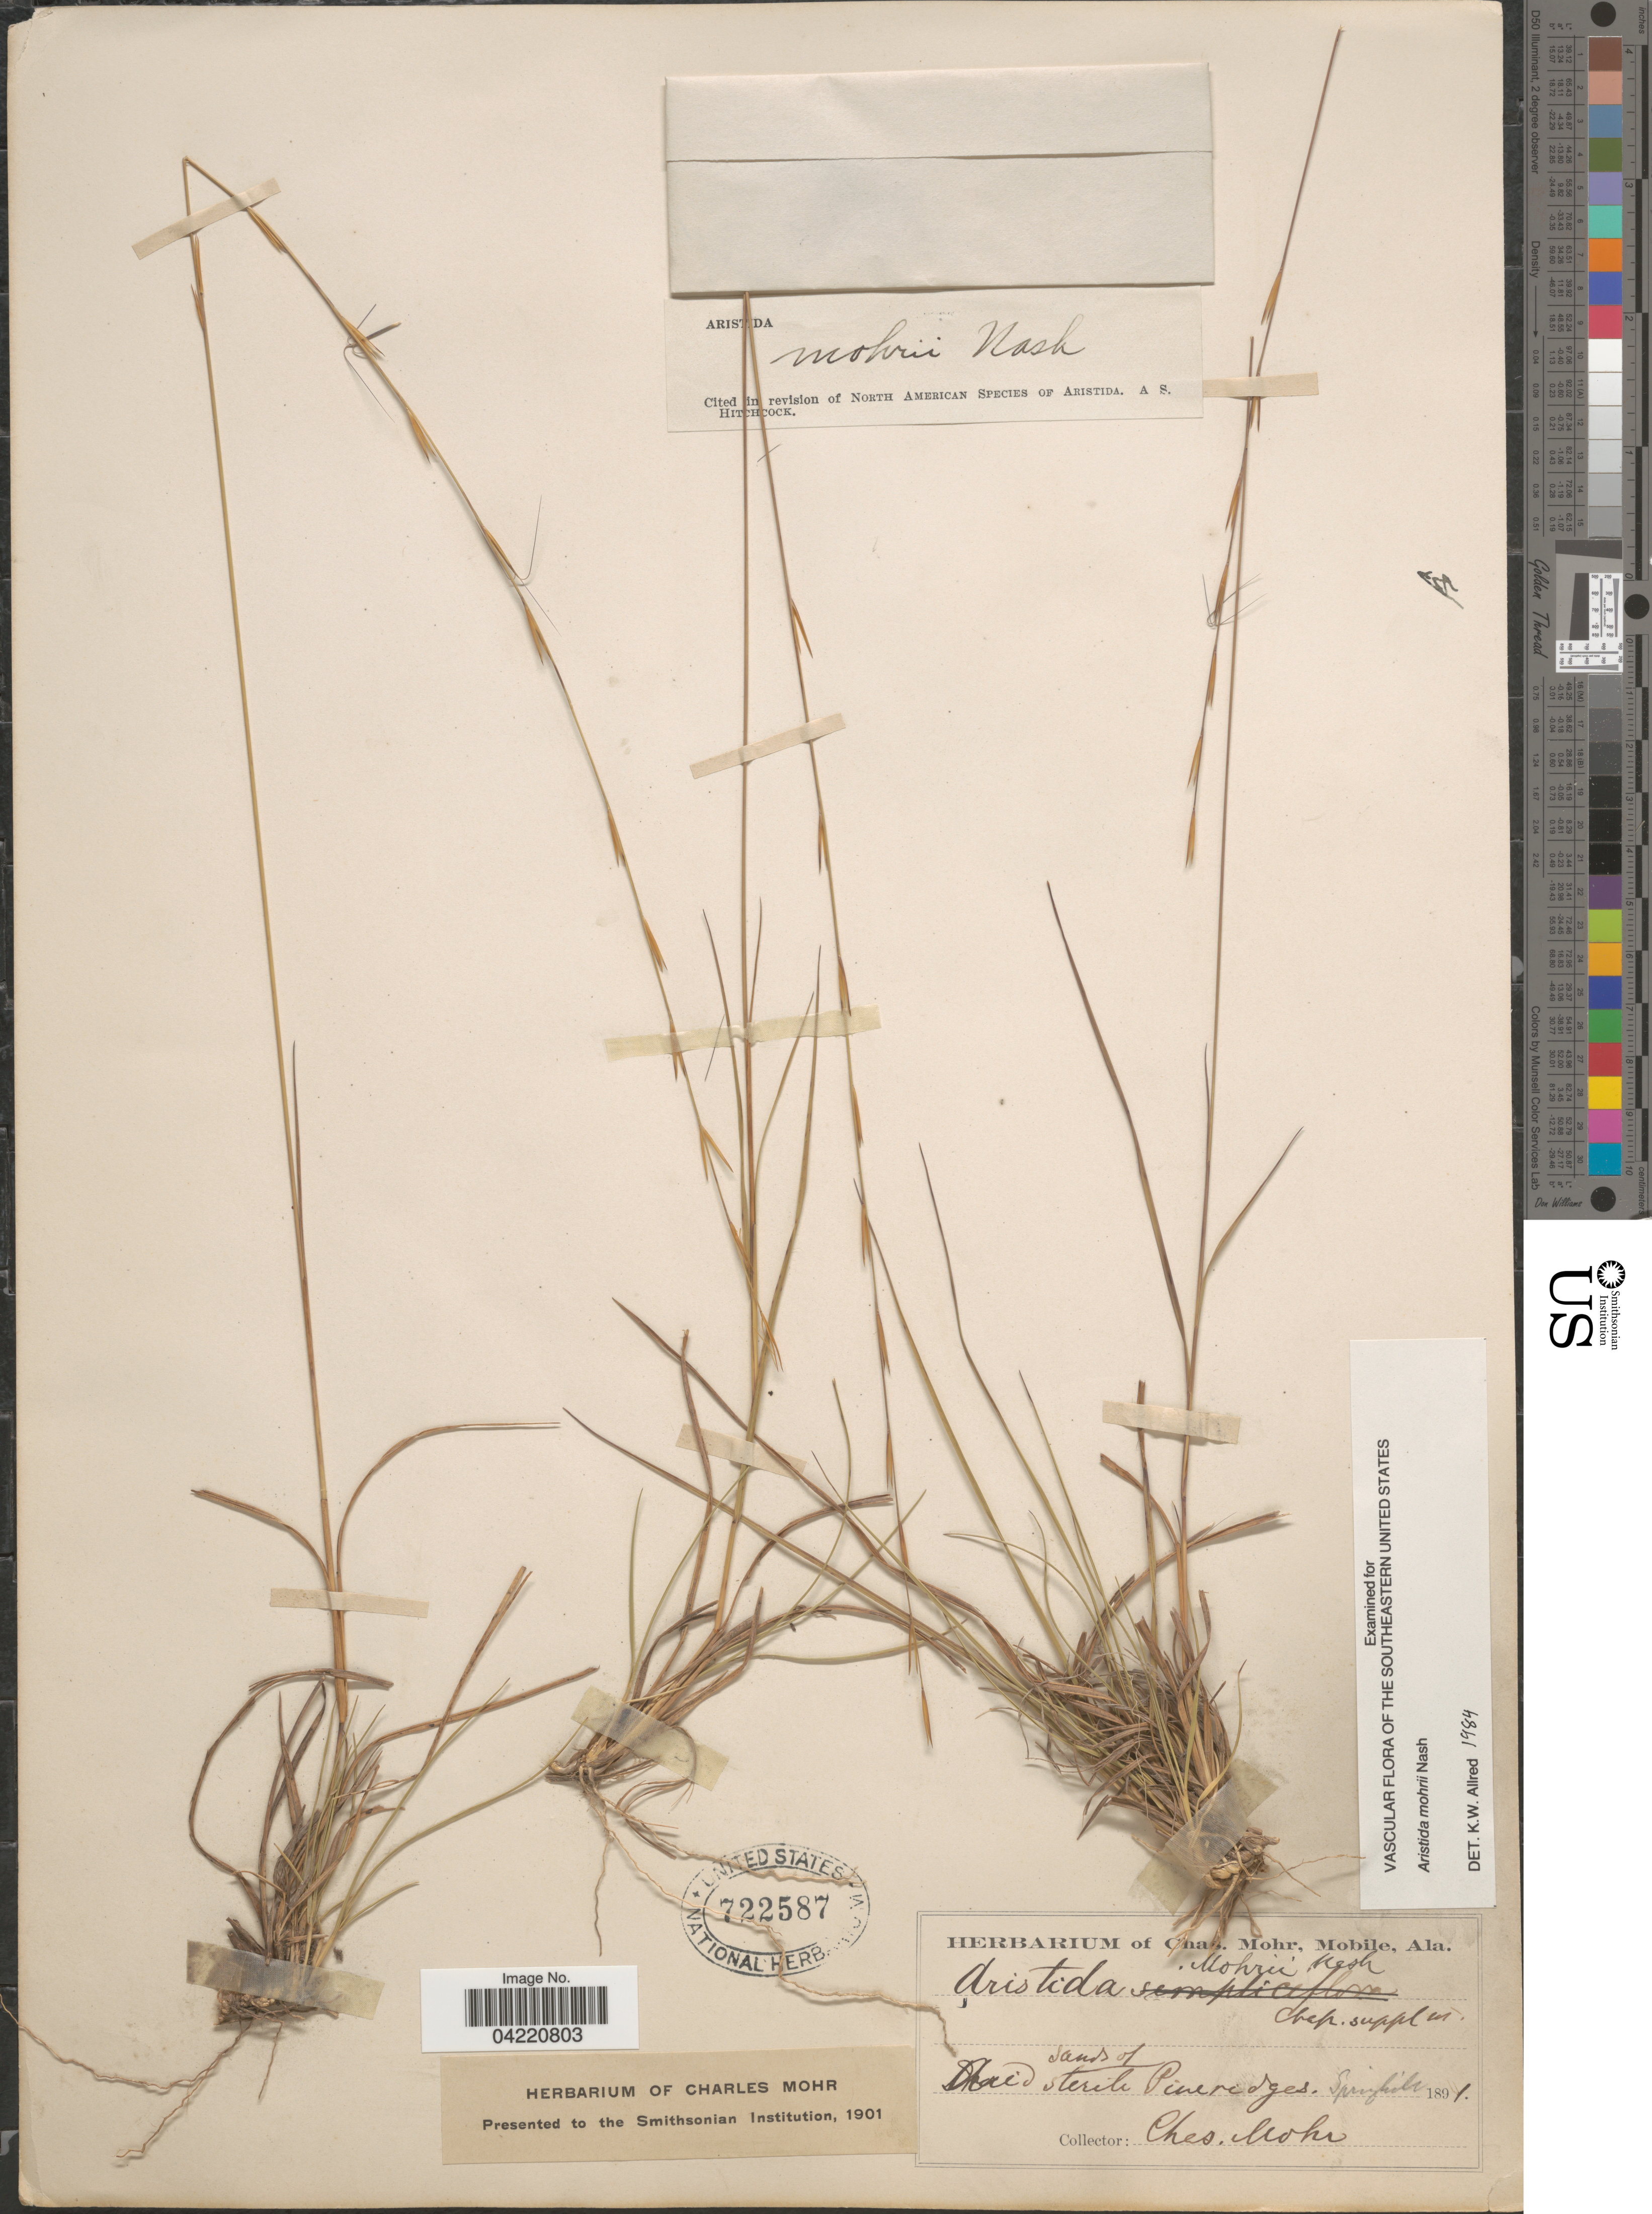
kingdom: Plantae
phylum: Tracheophyta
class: Liliopsida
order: Poales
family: Poaceae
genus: Aristida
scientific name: Aristida mohrii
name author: Nash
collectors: Mohr, C. T. (herbarium)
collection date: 1891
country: United States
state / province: Alabama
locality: Springfield.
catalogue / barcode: US 722587